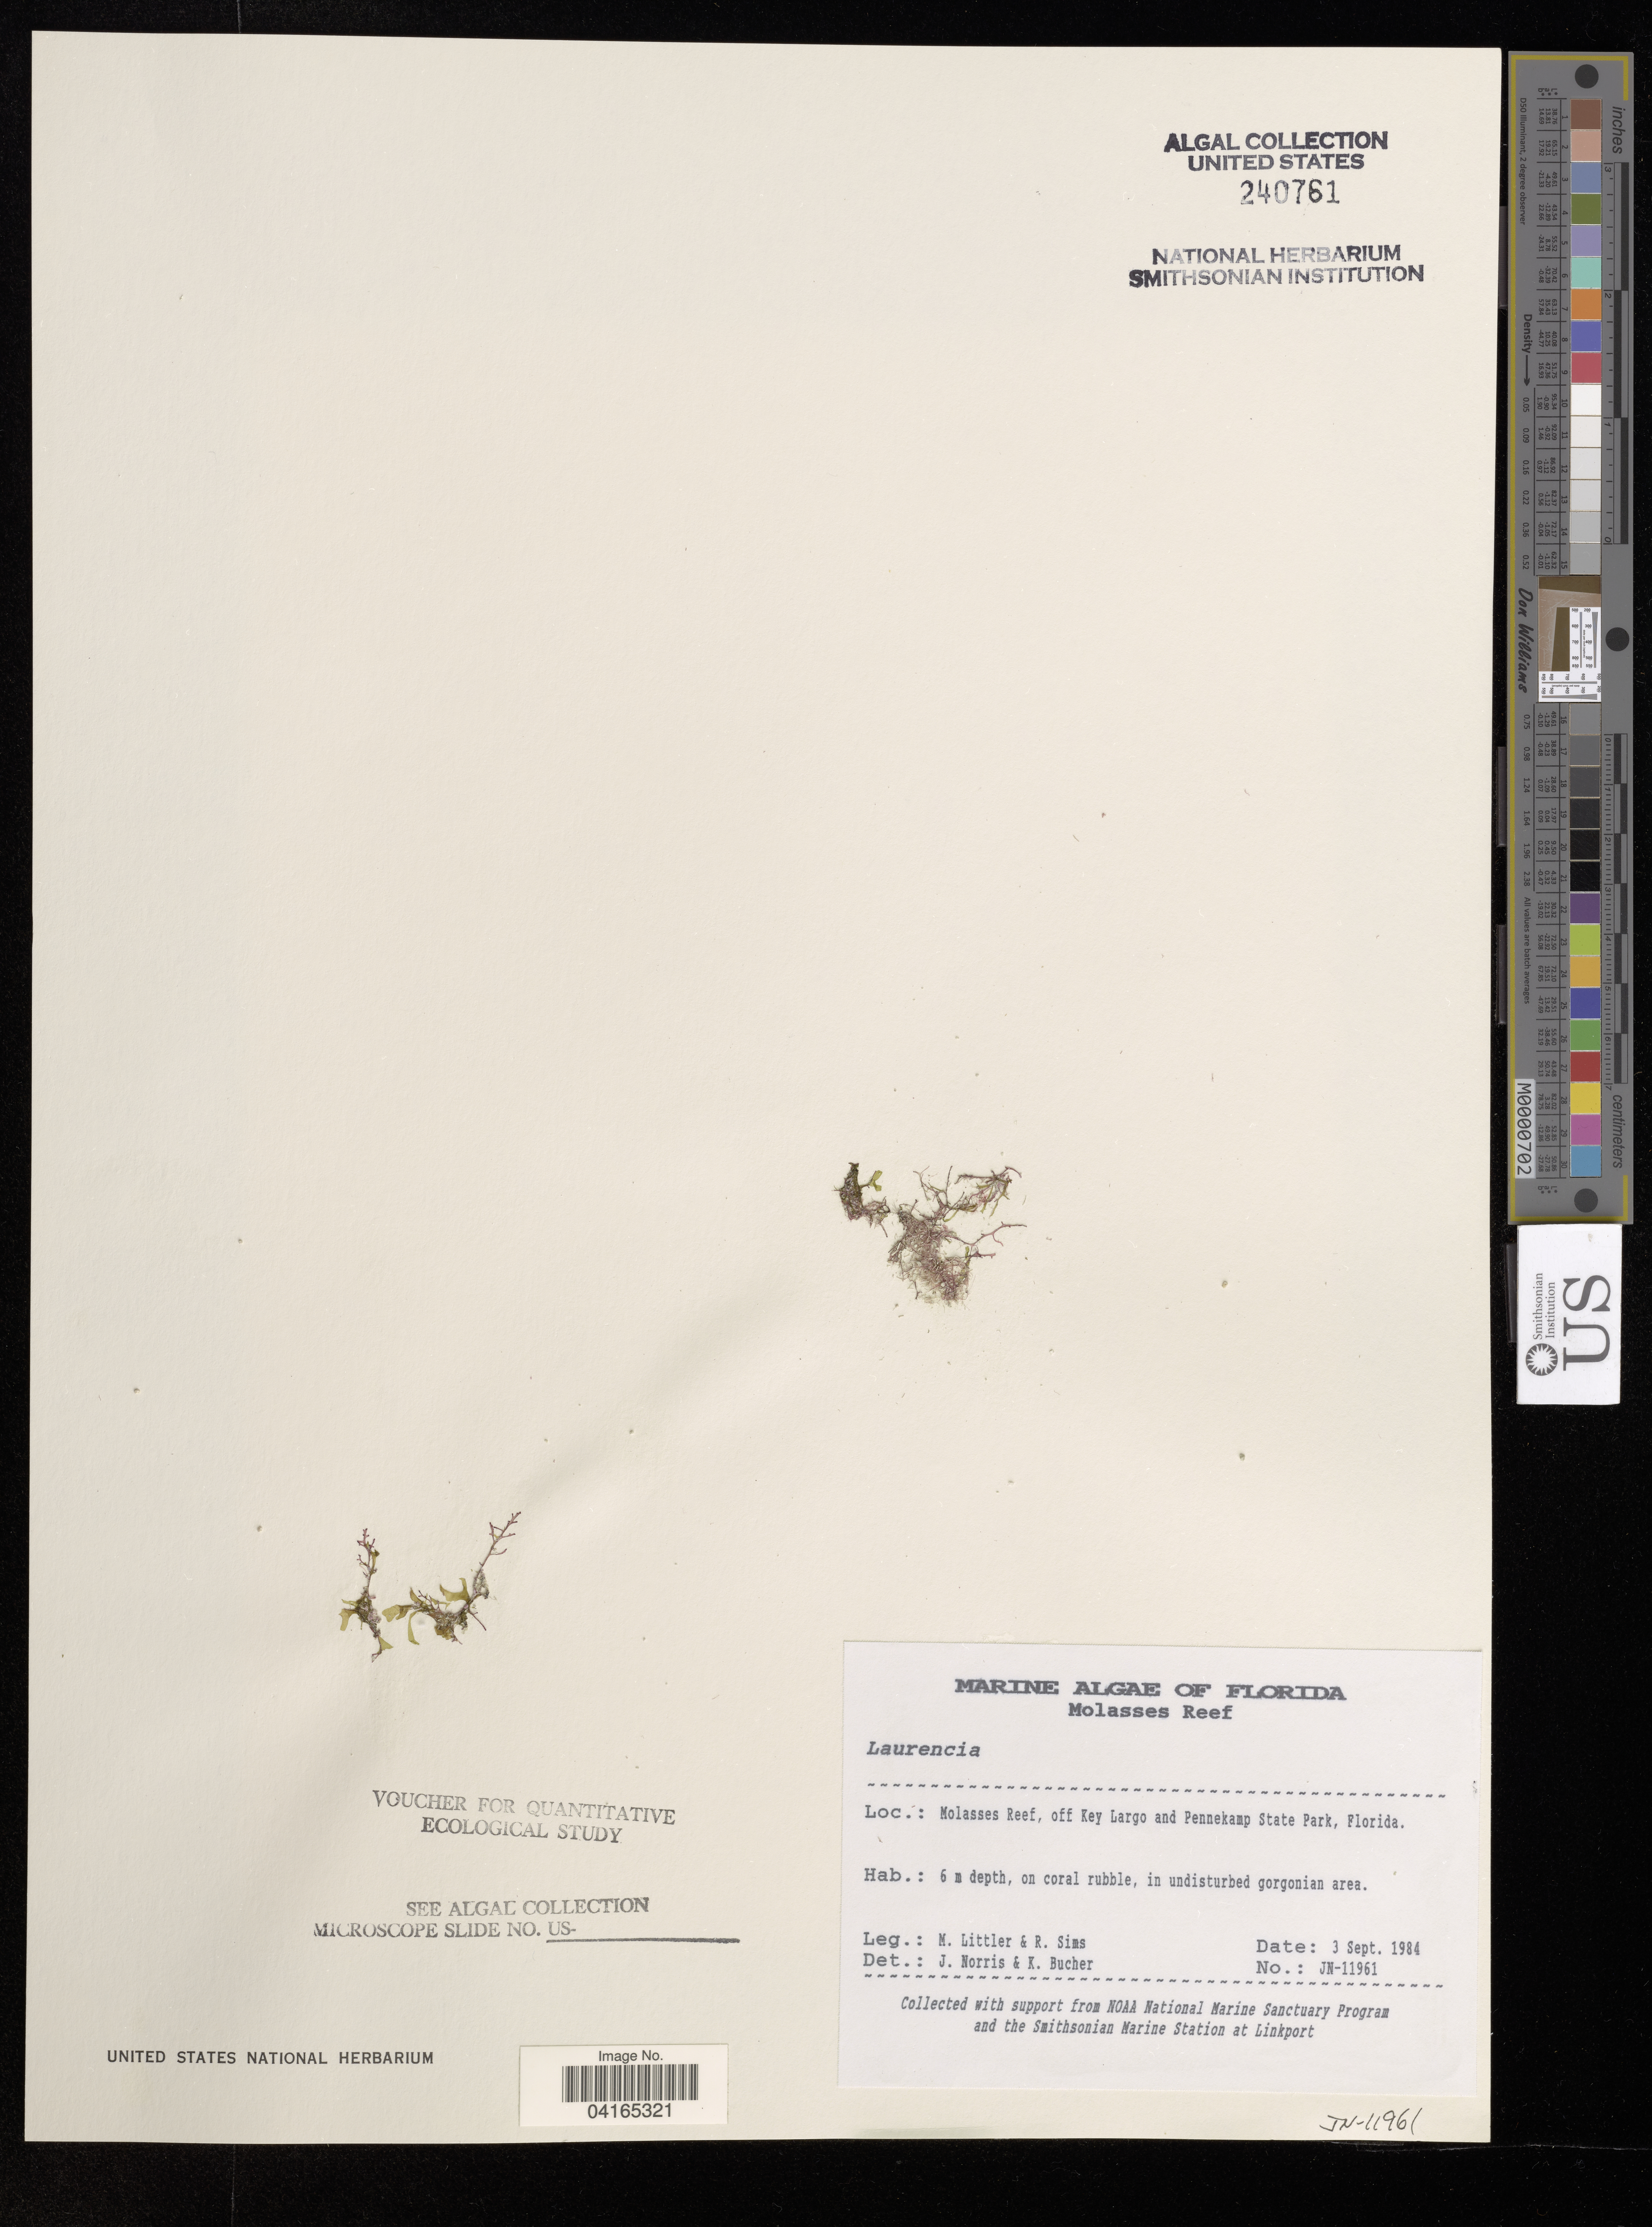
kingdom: Plantae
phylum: Rhodophyta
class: Florideophyceae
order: Ceramiales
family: Rhodomelaceae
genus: Laurencia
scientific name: Laurencia sp.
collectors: M. Littler & R. Sims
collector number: JN-11961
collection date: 1984-09-03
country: United States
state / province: Florida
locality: Molasses Reef, off Key Largo and Pennekamp State Park.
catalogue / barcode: US 240761